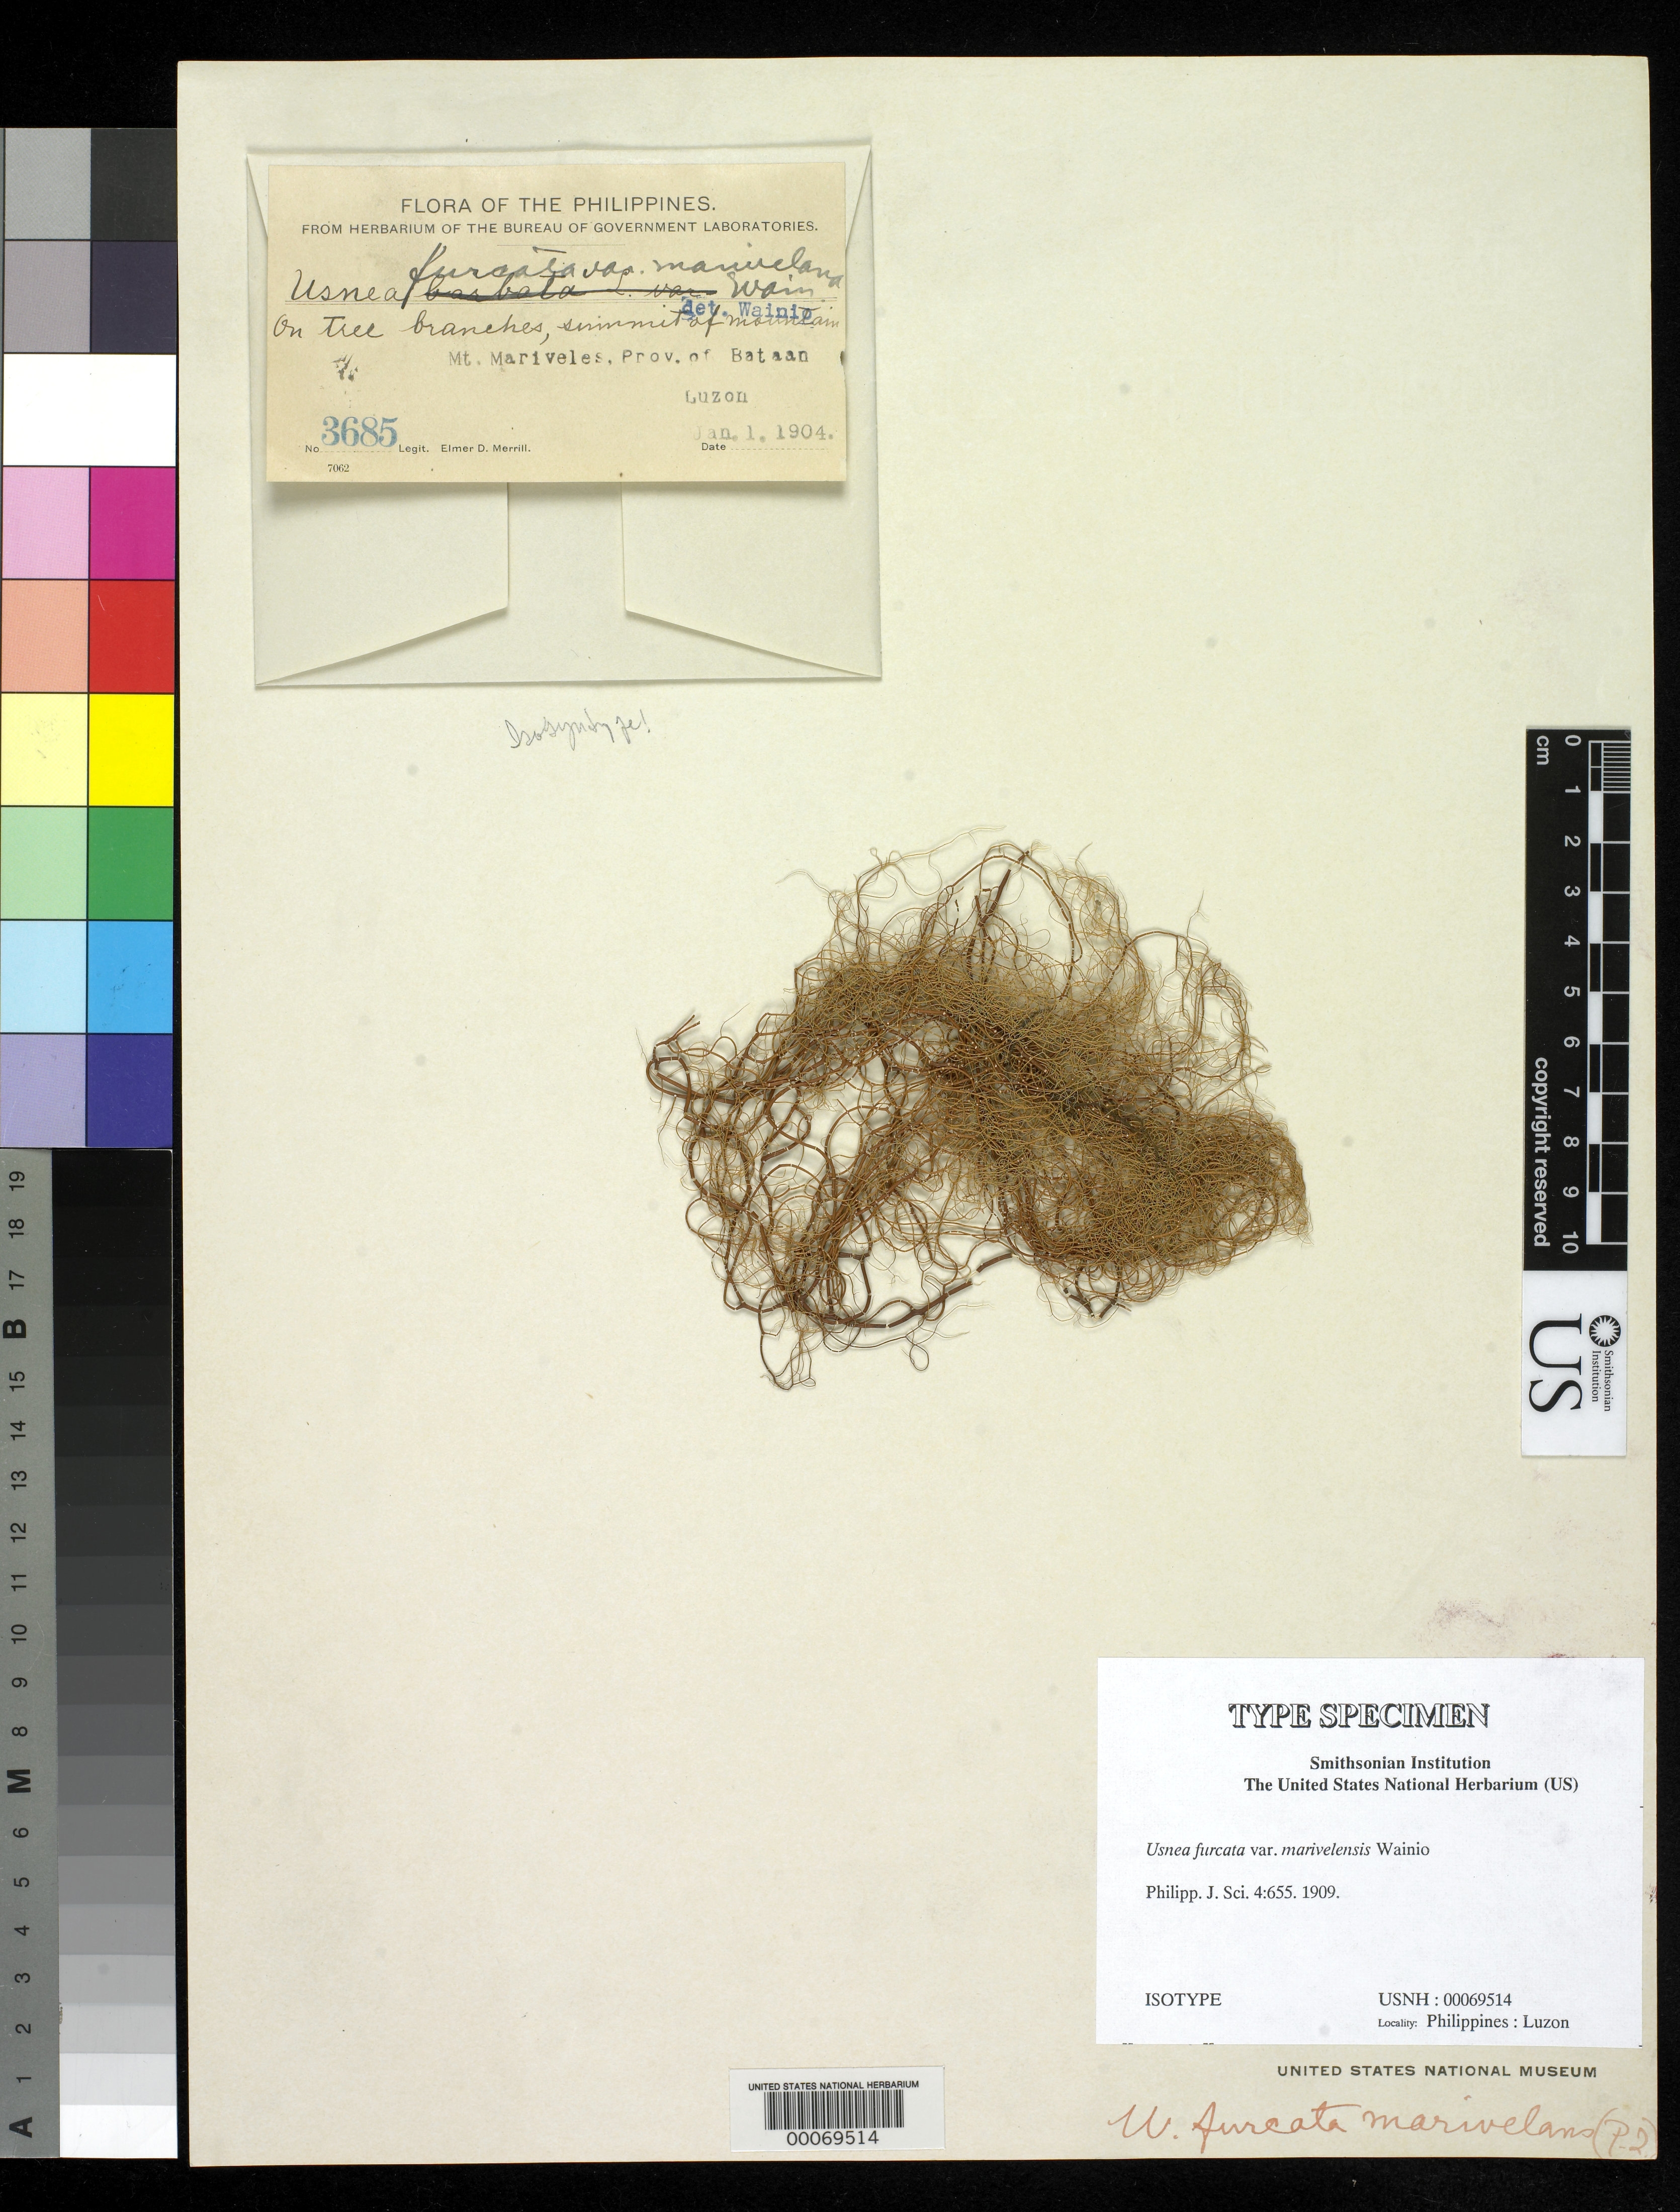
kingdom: Fungi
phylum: Ascomycota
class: Lecanoromycetes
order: Lecanorales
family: Parmeliaceae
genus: Usnea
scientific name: Usnea furcata var. marivelensis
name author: Vain.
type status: Isotype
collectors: E. D. Merrill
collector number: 3685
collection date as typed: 01 Jan 1904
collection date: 1904-01-01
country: Philippines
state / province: Central Luzon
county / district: Bataan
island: Luzon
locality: Mt. Mariveles, Prov. of Bataan